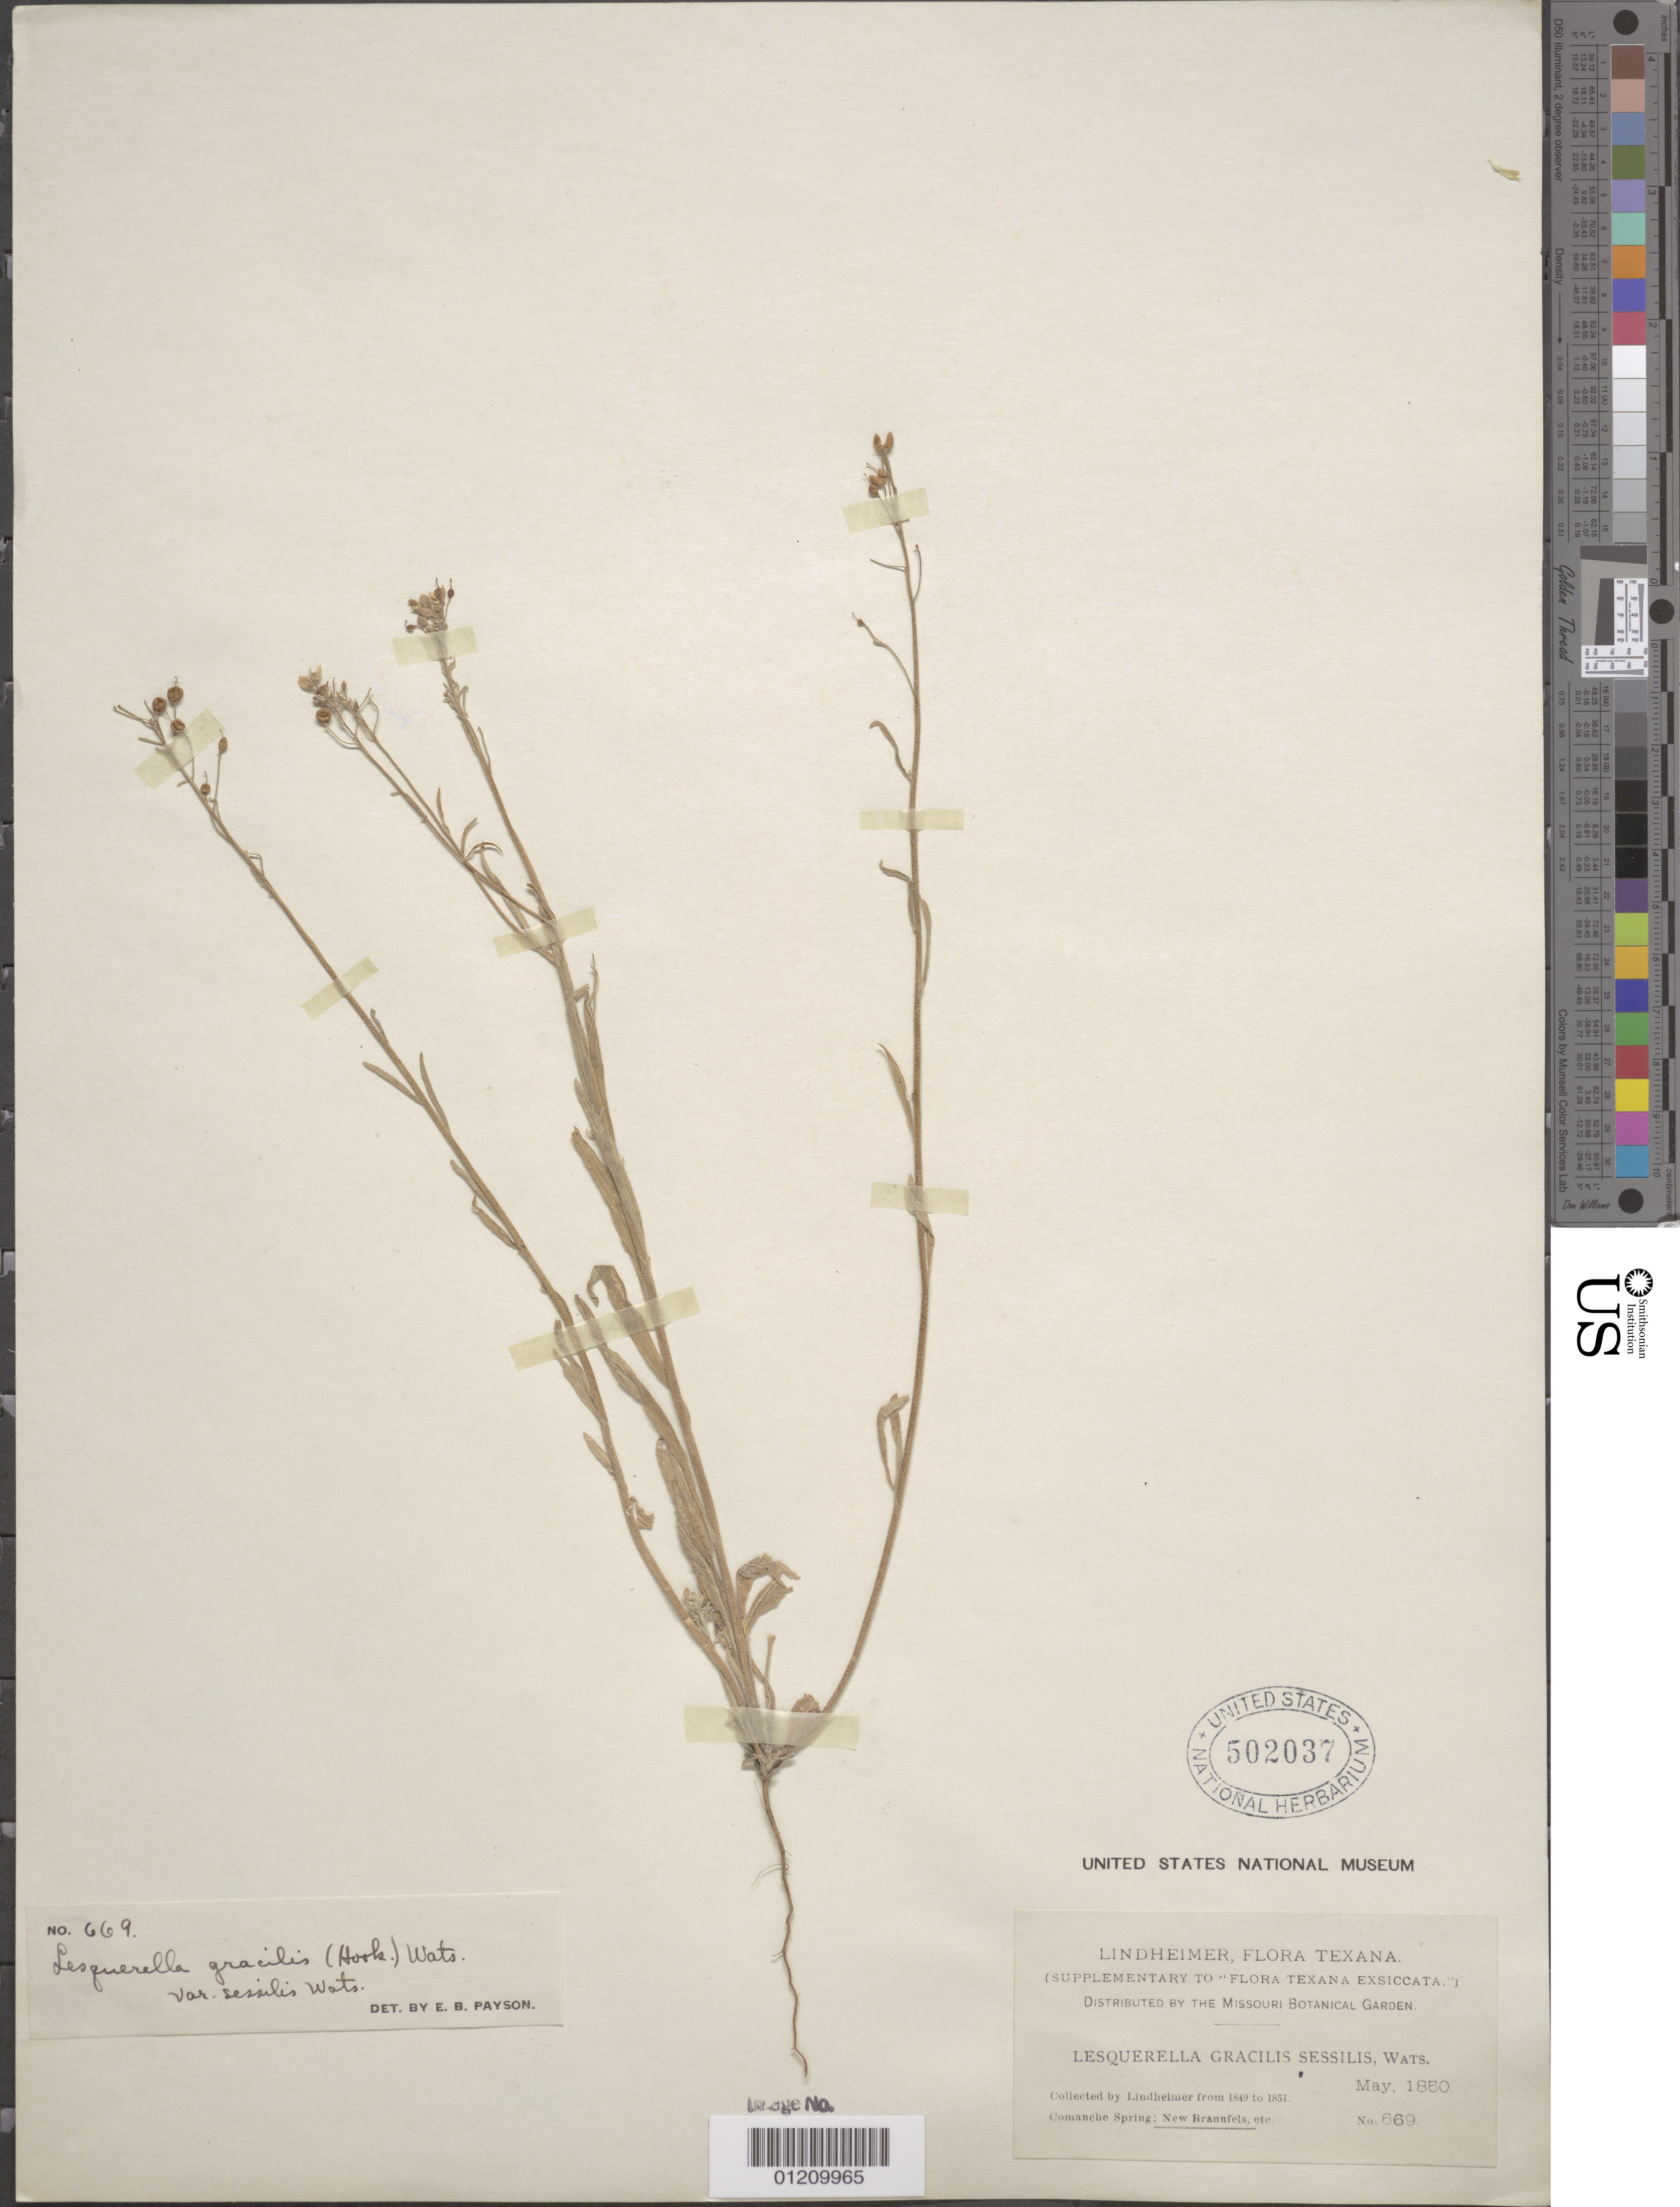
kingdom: Plantae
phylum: Tracheophyta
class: Magnoliopsida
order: Brassicales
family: Brassicaceae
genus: Lesquerella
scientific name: Lesquerella gracilis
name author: (Hook.) S. Watson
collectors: F. J. Lindheimer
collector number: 669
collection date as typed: May 1850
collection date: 1850-05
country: United States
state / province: Texas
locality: Comanche Spring : New Braunfels.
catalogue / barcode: US 502037